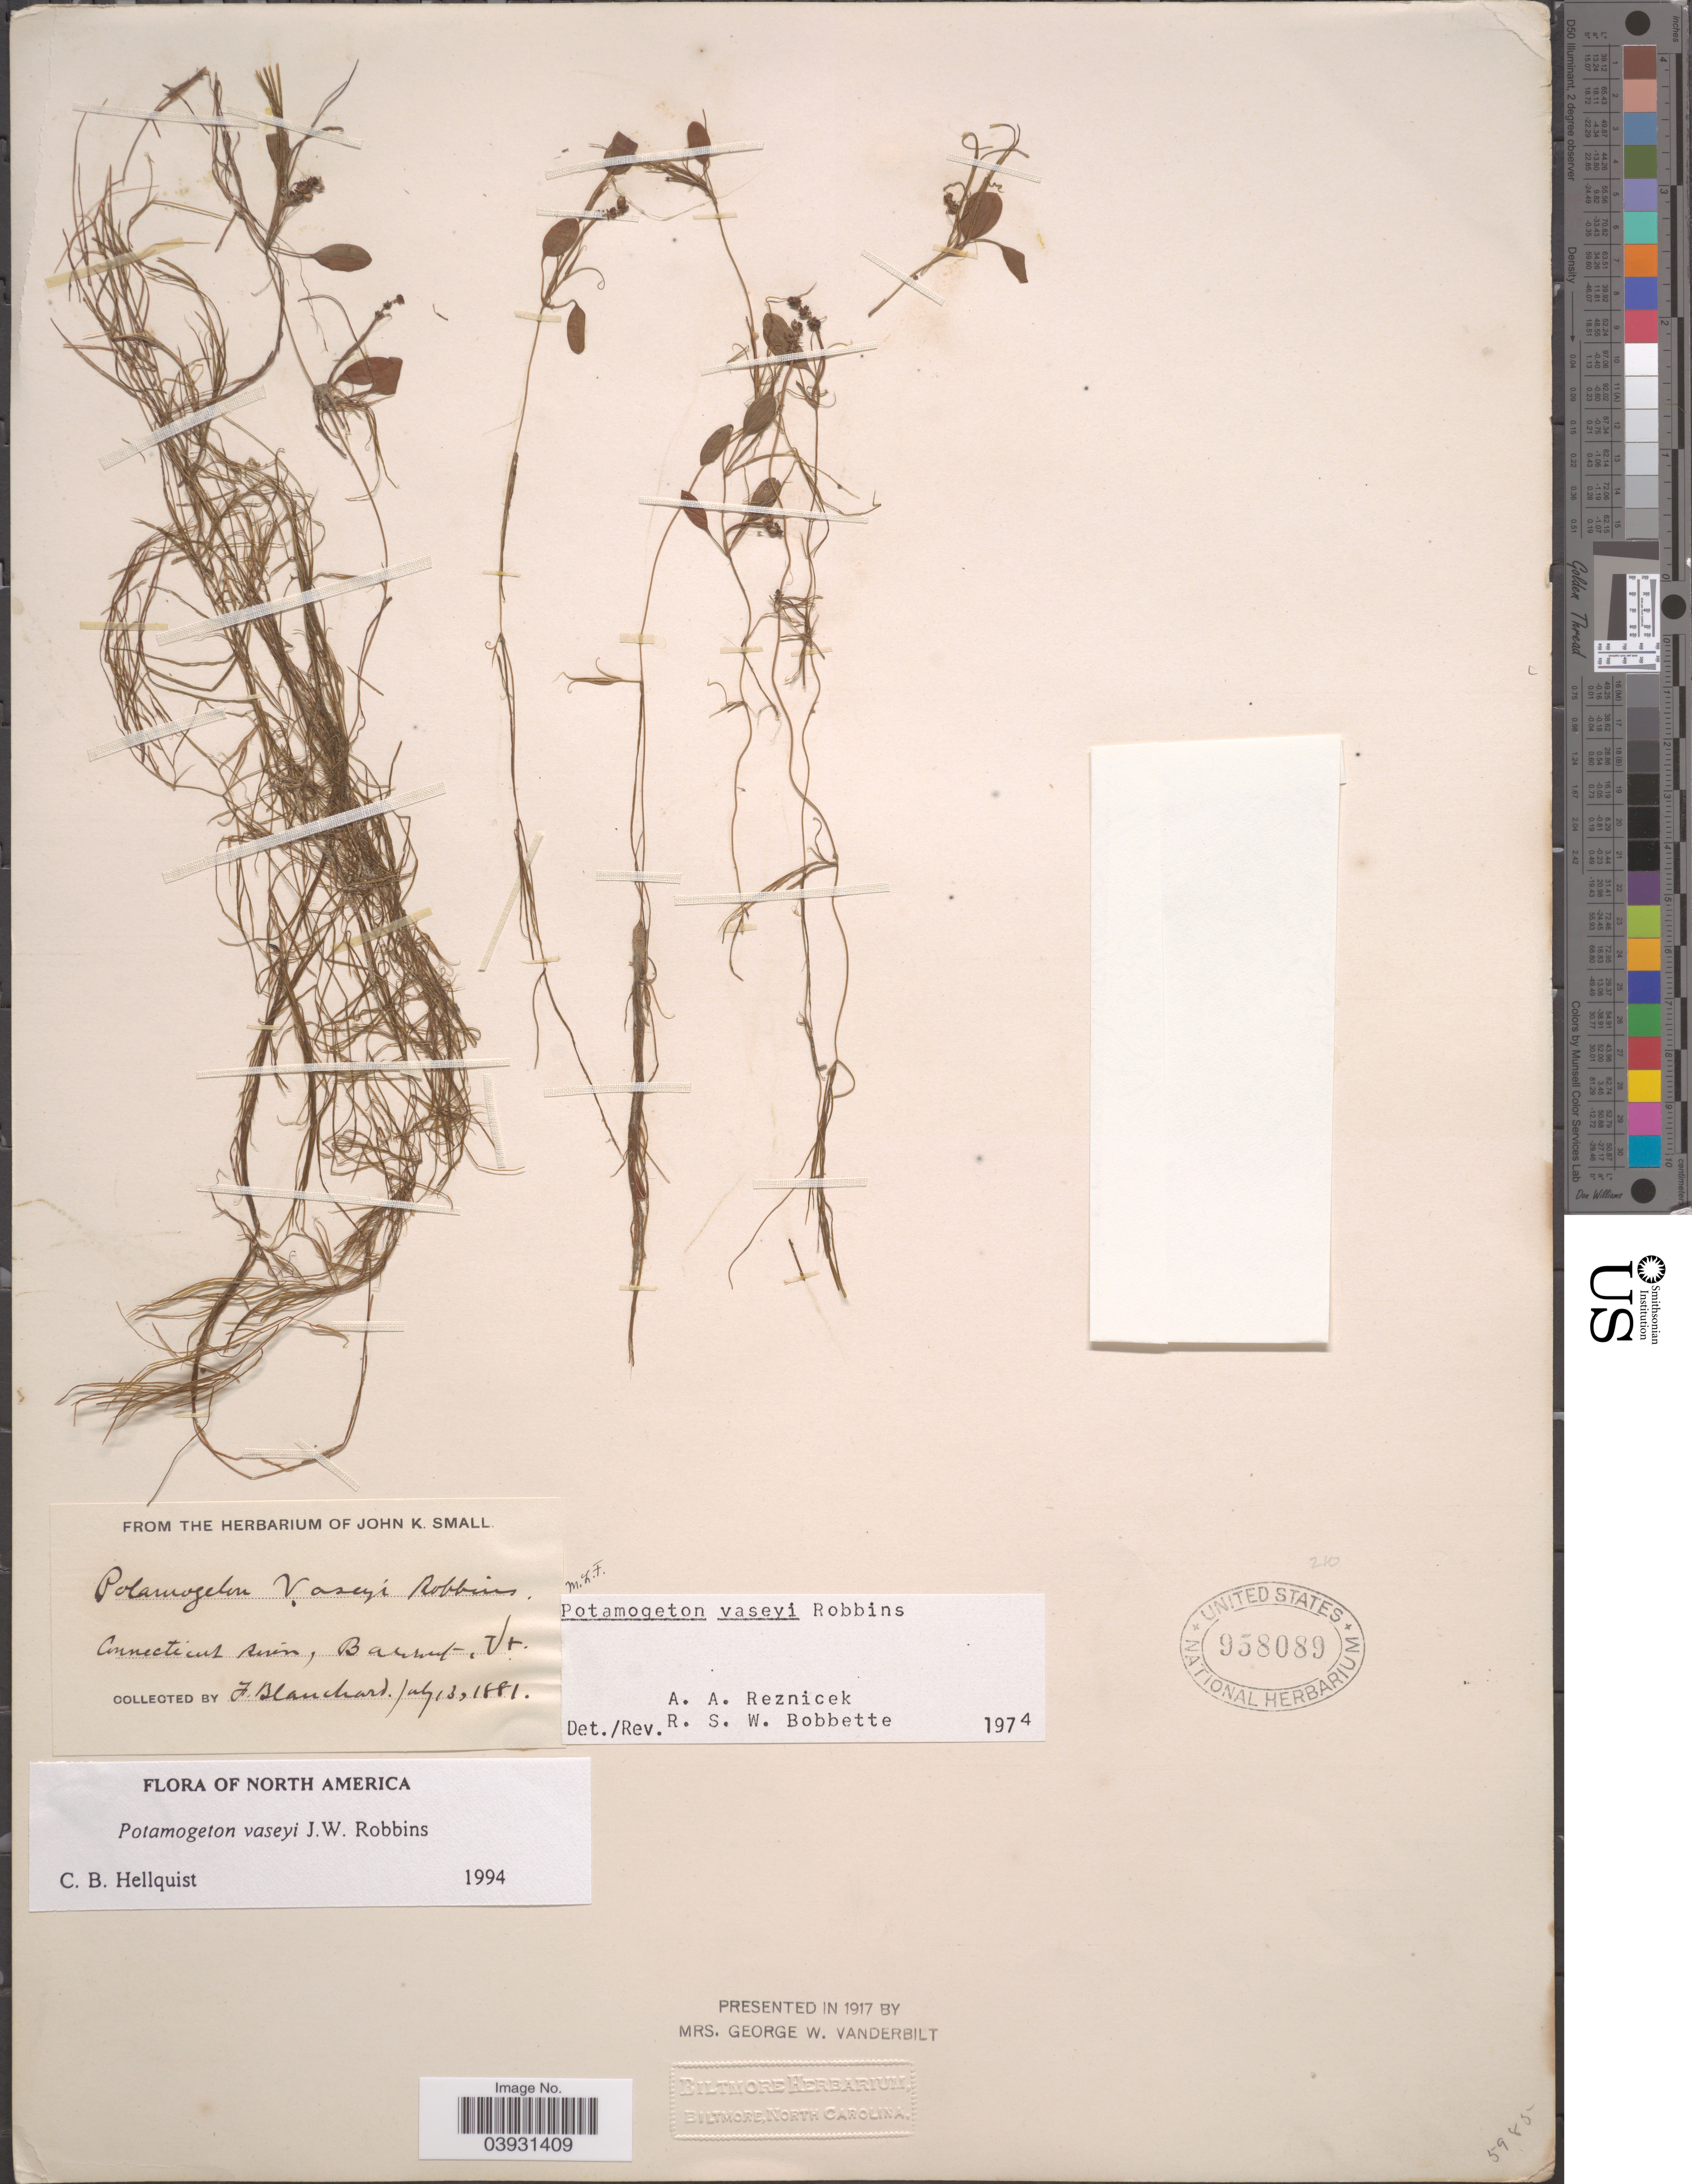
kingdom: Plantae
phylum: Tracheophyta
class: Liliopsida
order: Alismatales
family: Potamogetonaceae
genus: Potamogeton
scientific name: Potamogeton vaseyi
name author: J.W. Robbins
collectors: F. Blanchard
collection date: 1881-07-13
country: United States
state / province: Vermont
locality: Connecticut River, Barnet.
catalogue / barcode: US 958089